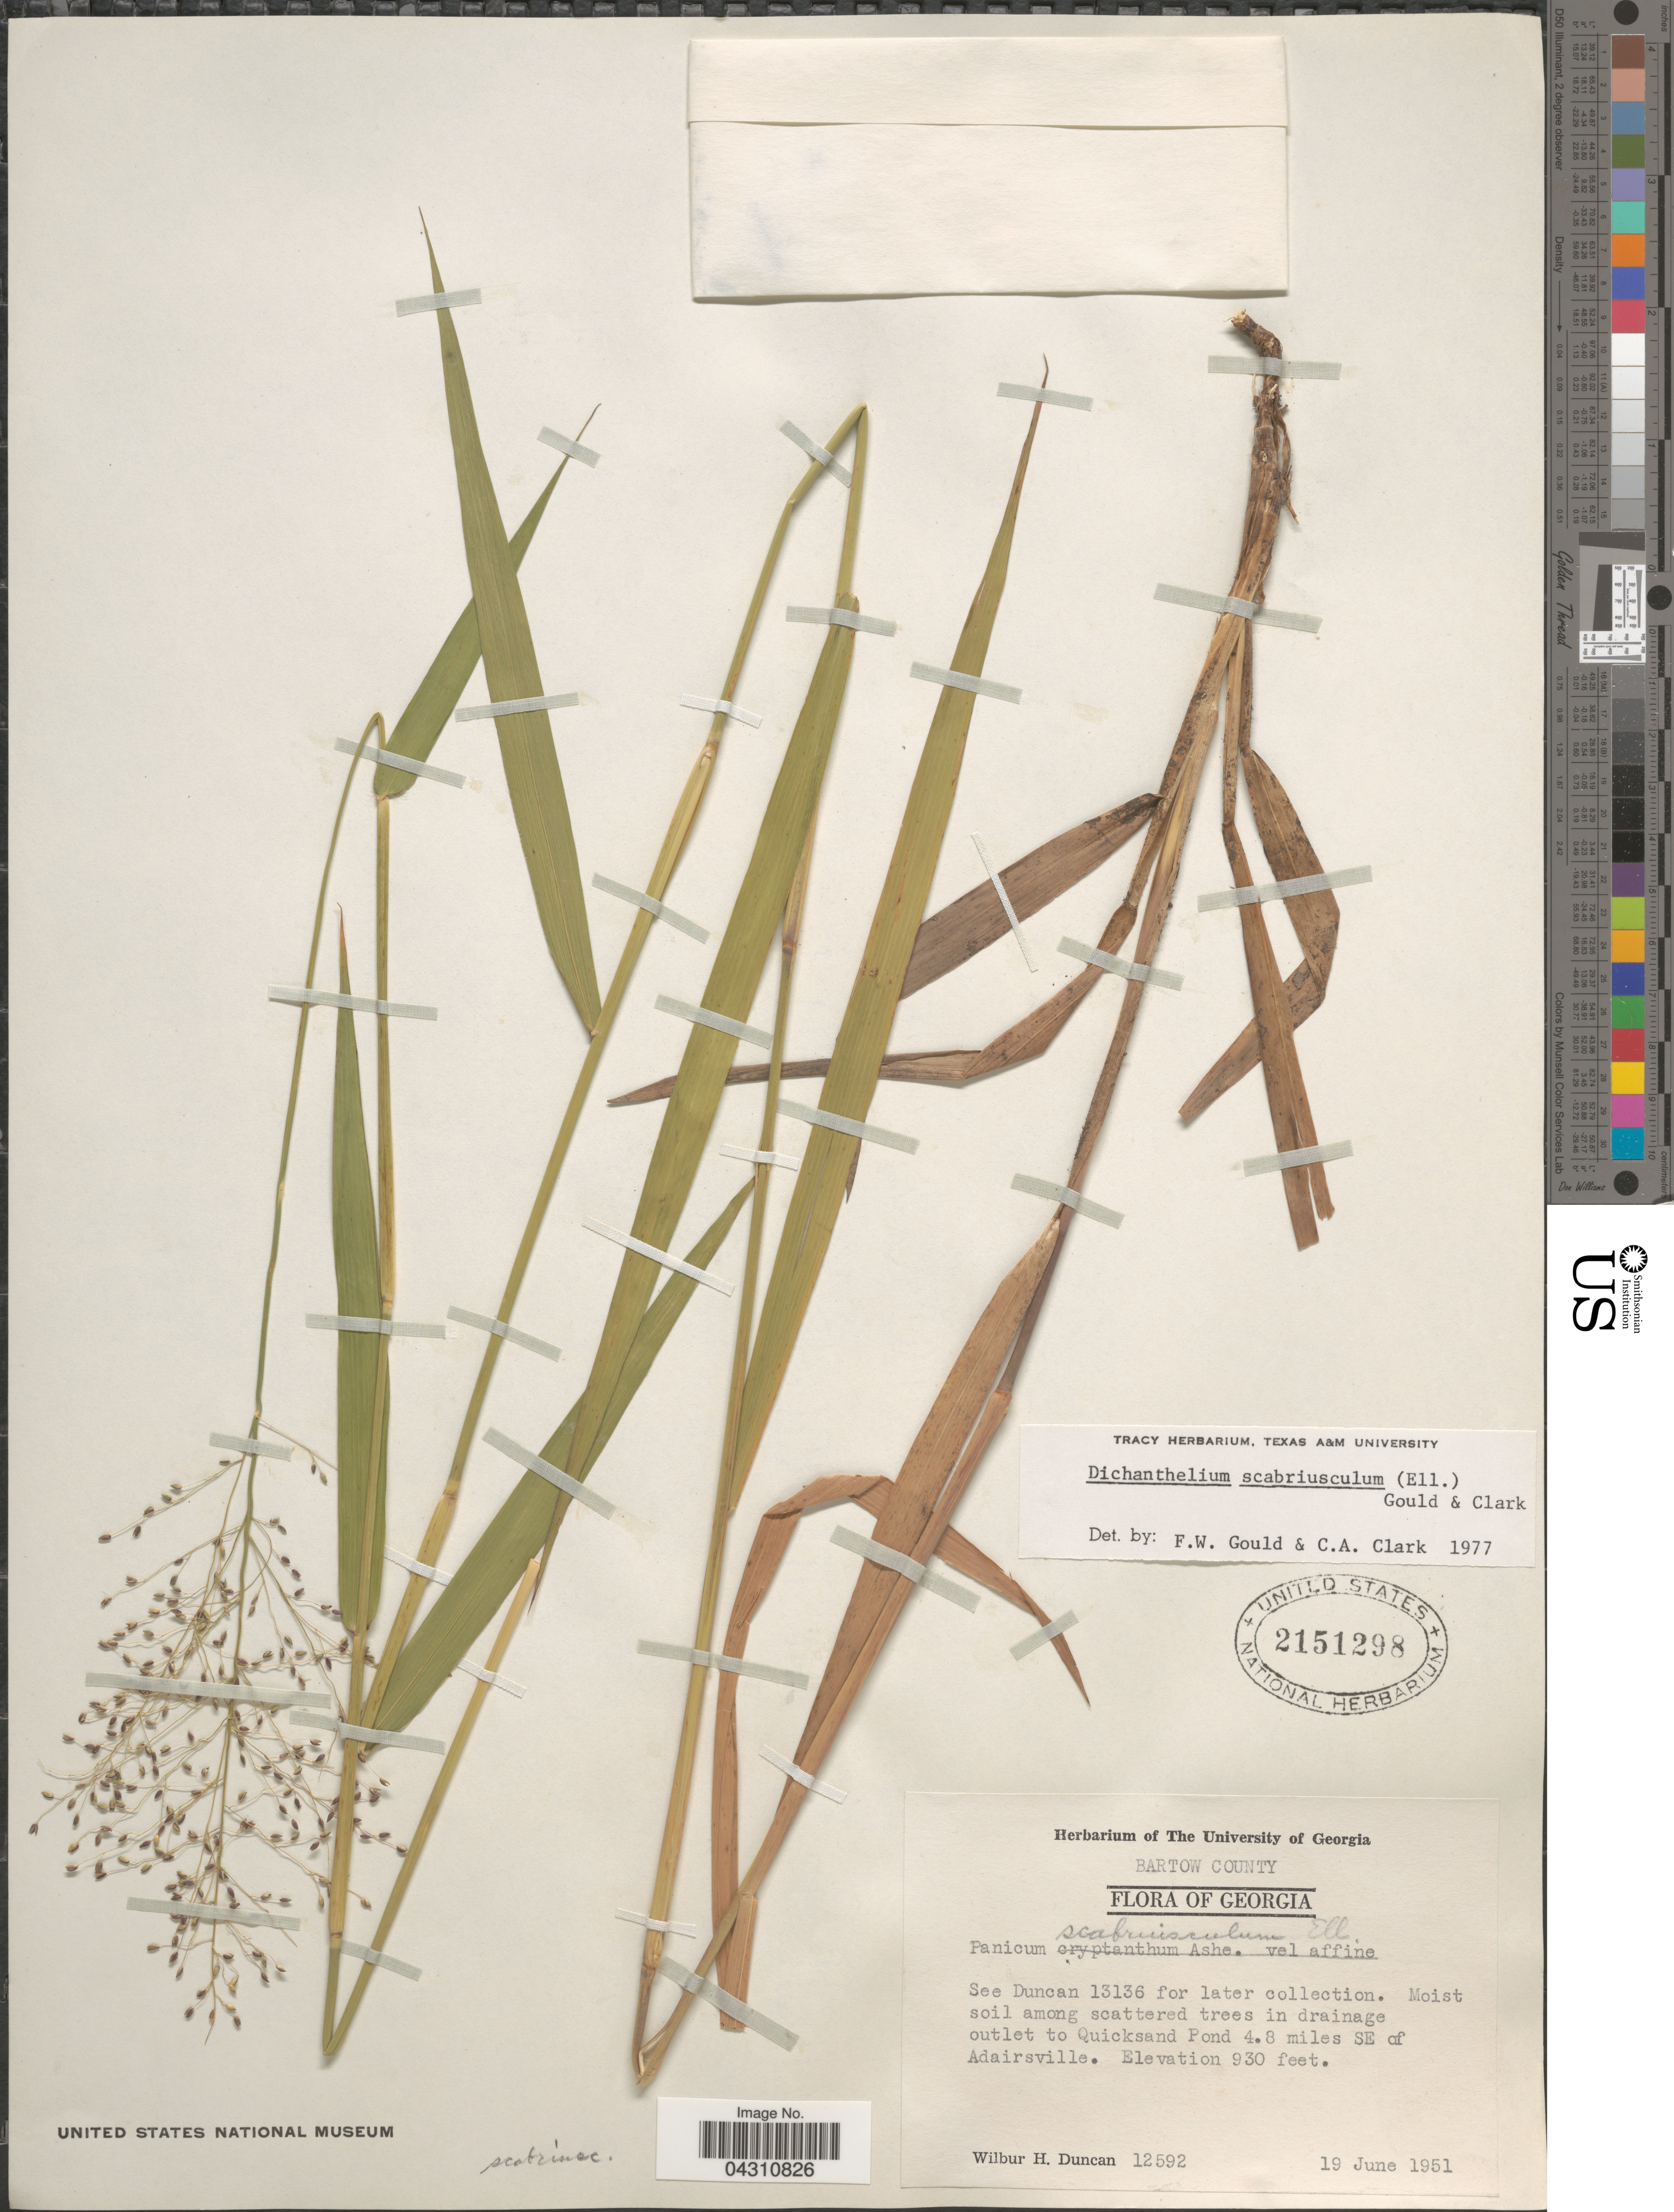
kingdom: Plantae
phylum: Tracheophyta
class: Liliopsida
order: Poales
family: Poaceae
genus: Dichanthelium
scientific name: Dichanthelium scabriusculum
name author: (Elliott) Gould & C.A. Clark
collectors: W. H. Duncan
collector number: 12592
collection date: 1951-06-19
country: United States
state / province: Georgia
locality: Bartow County. Moist soil among scattered trees in drainage outlet to Quicksand Pond 4.8 miles SE of Adairsville.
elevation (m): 283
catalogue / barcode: US 2151298